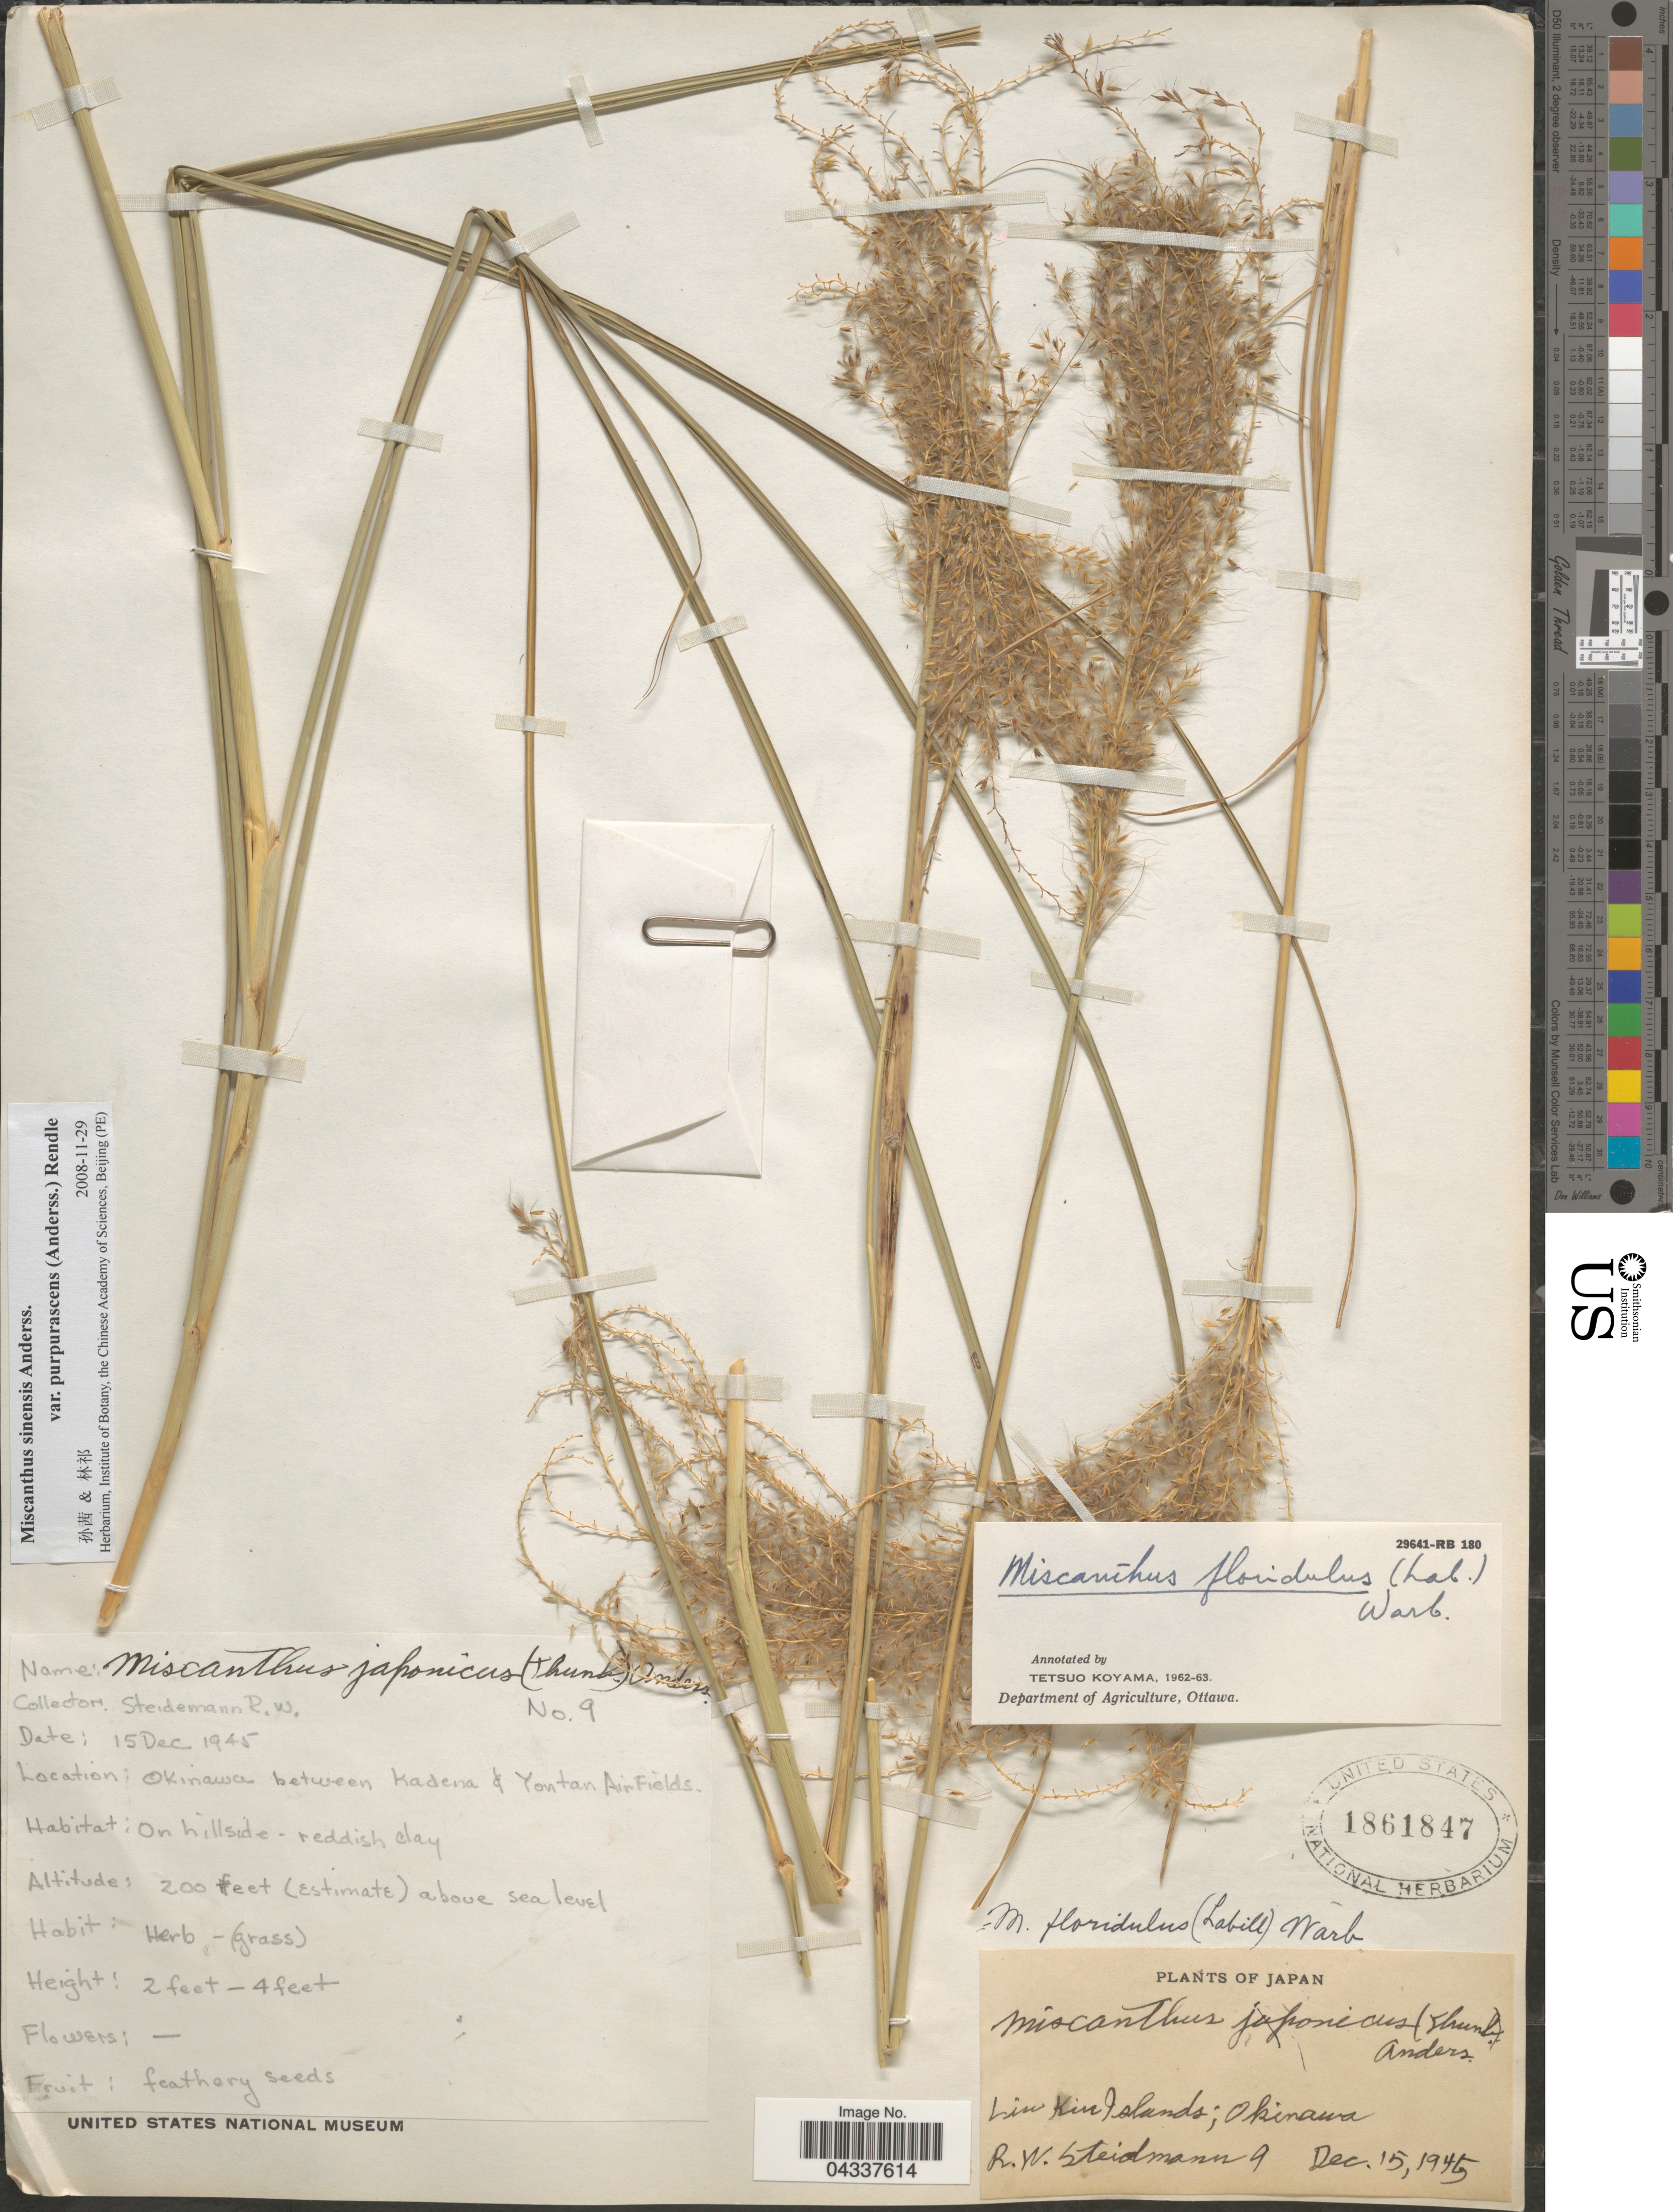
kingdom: Plantae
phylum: Tracheophyta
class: Liliopsida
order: Poales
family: Poaceae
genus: Miscanthus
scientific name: Miscanthus sinensis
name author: Andersson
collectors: R. Steidemann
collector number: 9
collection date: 1945-12-15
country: Japan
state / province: Okinawa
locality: Lin Kin Islands. Okinawa between Kadena & Yontan Airfields.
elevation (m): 61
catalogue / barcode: US 1861847